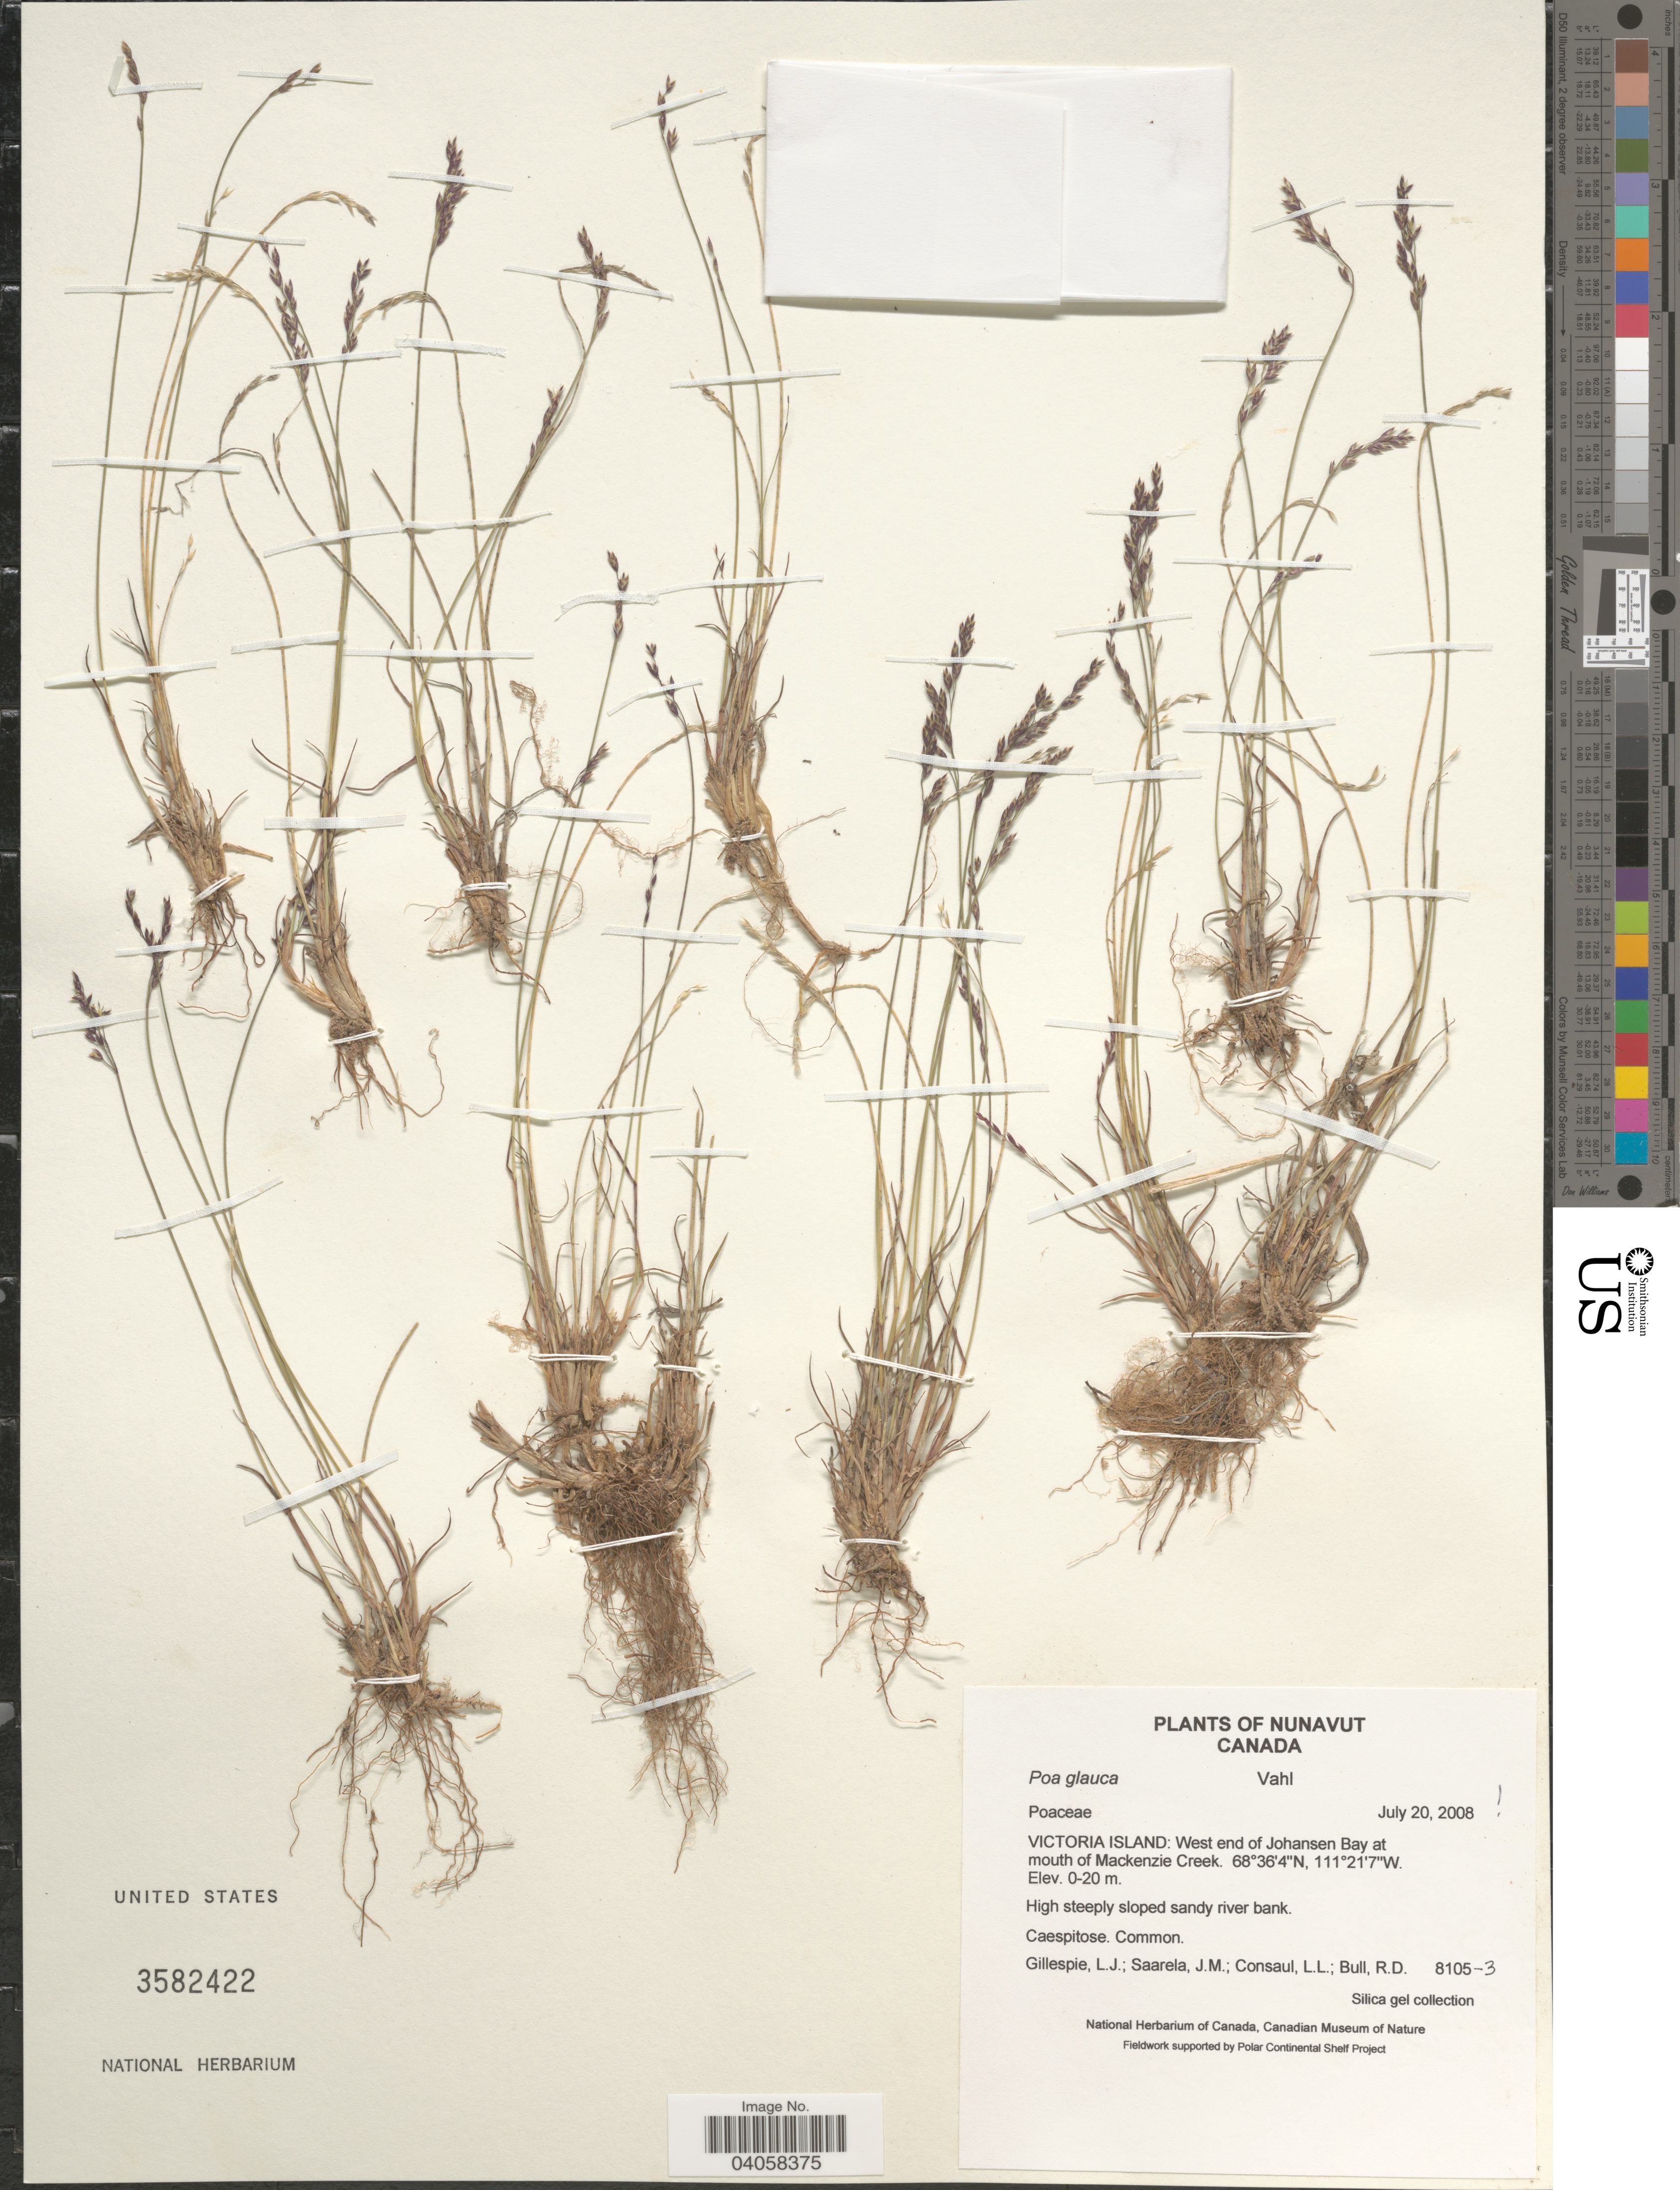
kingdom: Plantae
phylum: Tracheophyta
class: Liliopsida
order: Poales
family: Poaceae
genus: Poa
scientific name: Poa glauca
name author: Vahl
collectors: L. Gillespie, J. Saarela, L. Consaul & R. Bull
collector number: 8105-3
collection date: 2008-07-20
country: Canada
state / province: Nunavut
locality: Victoria Island: West end of Johansen Bay at mouth of Mackenzie Creek.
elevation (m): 0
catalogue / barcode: US 3582422